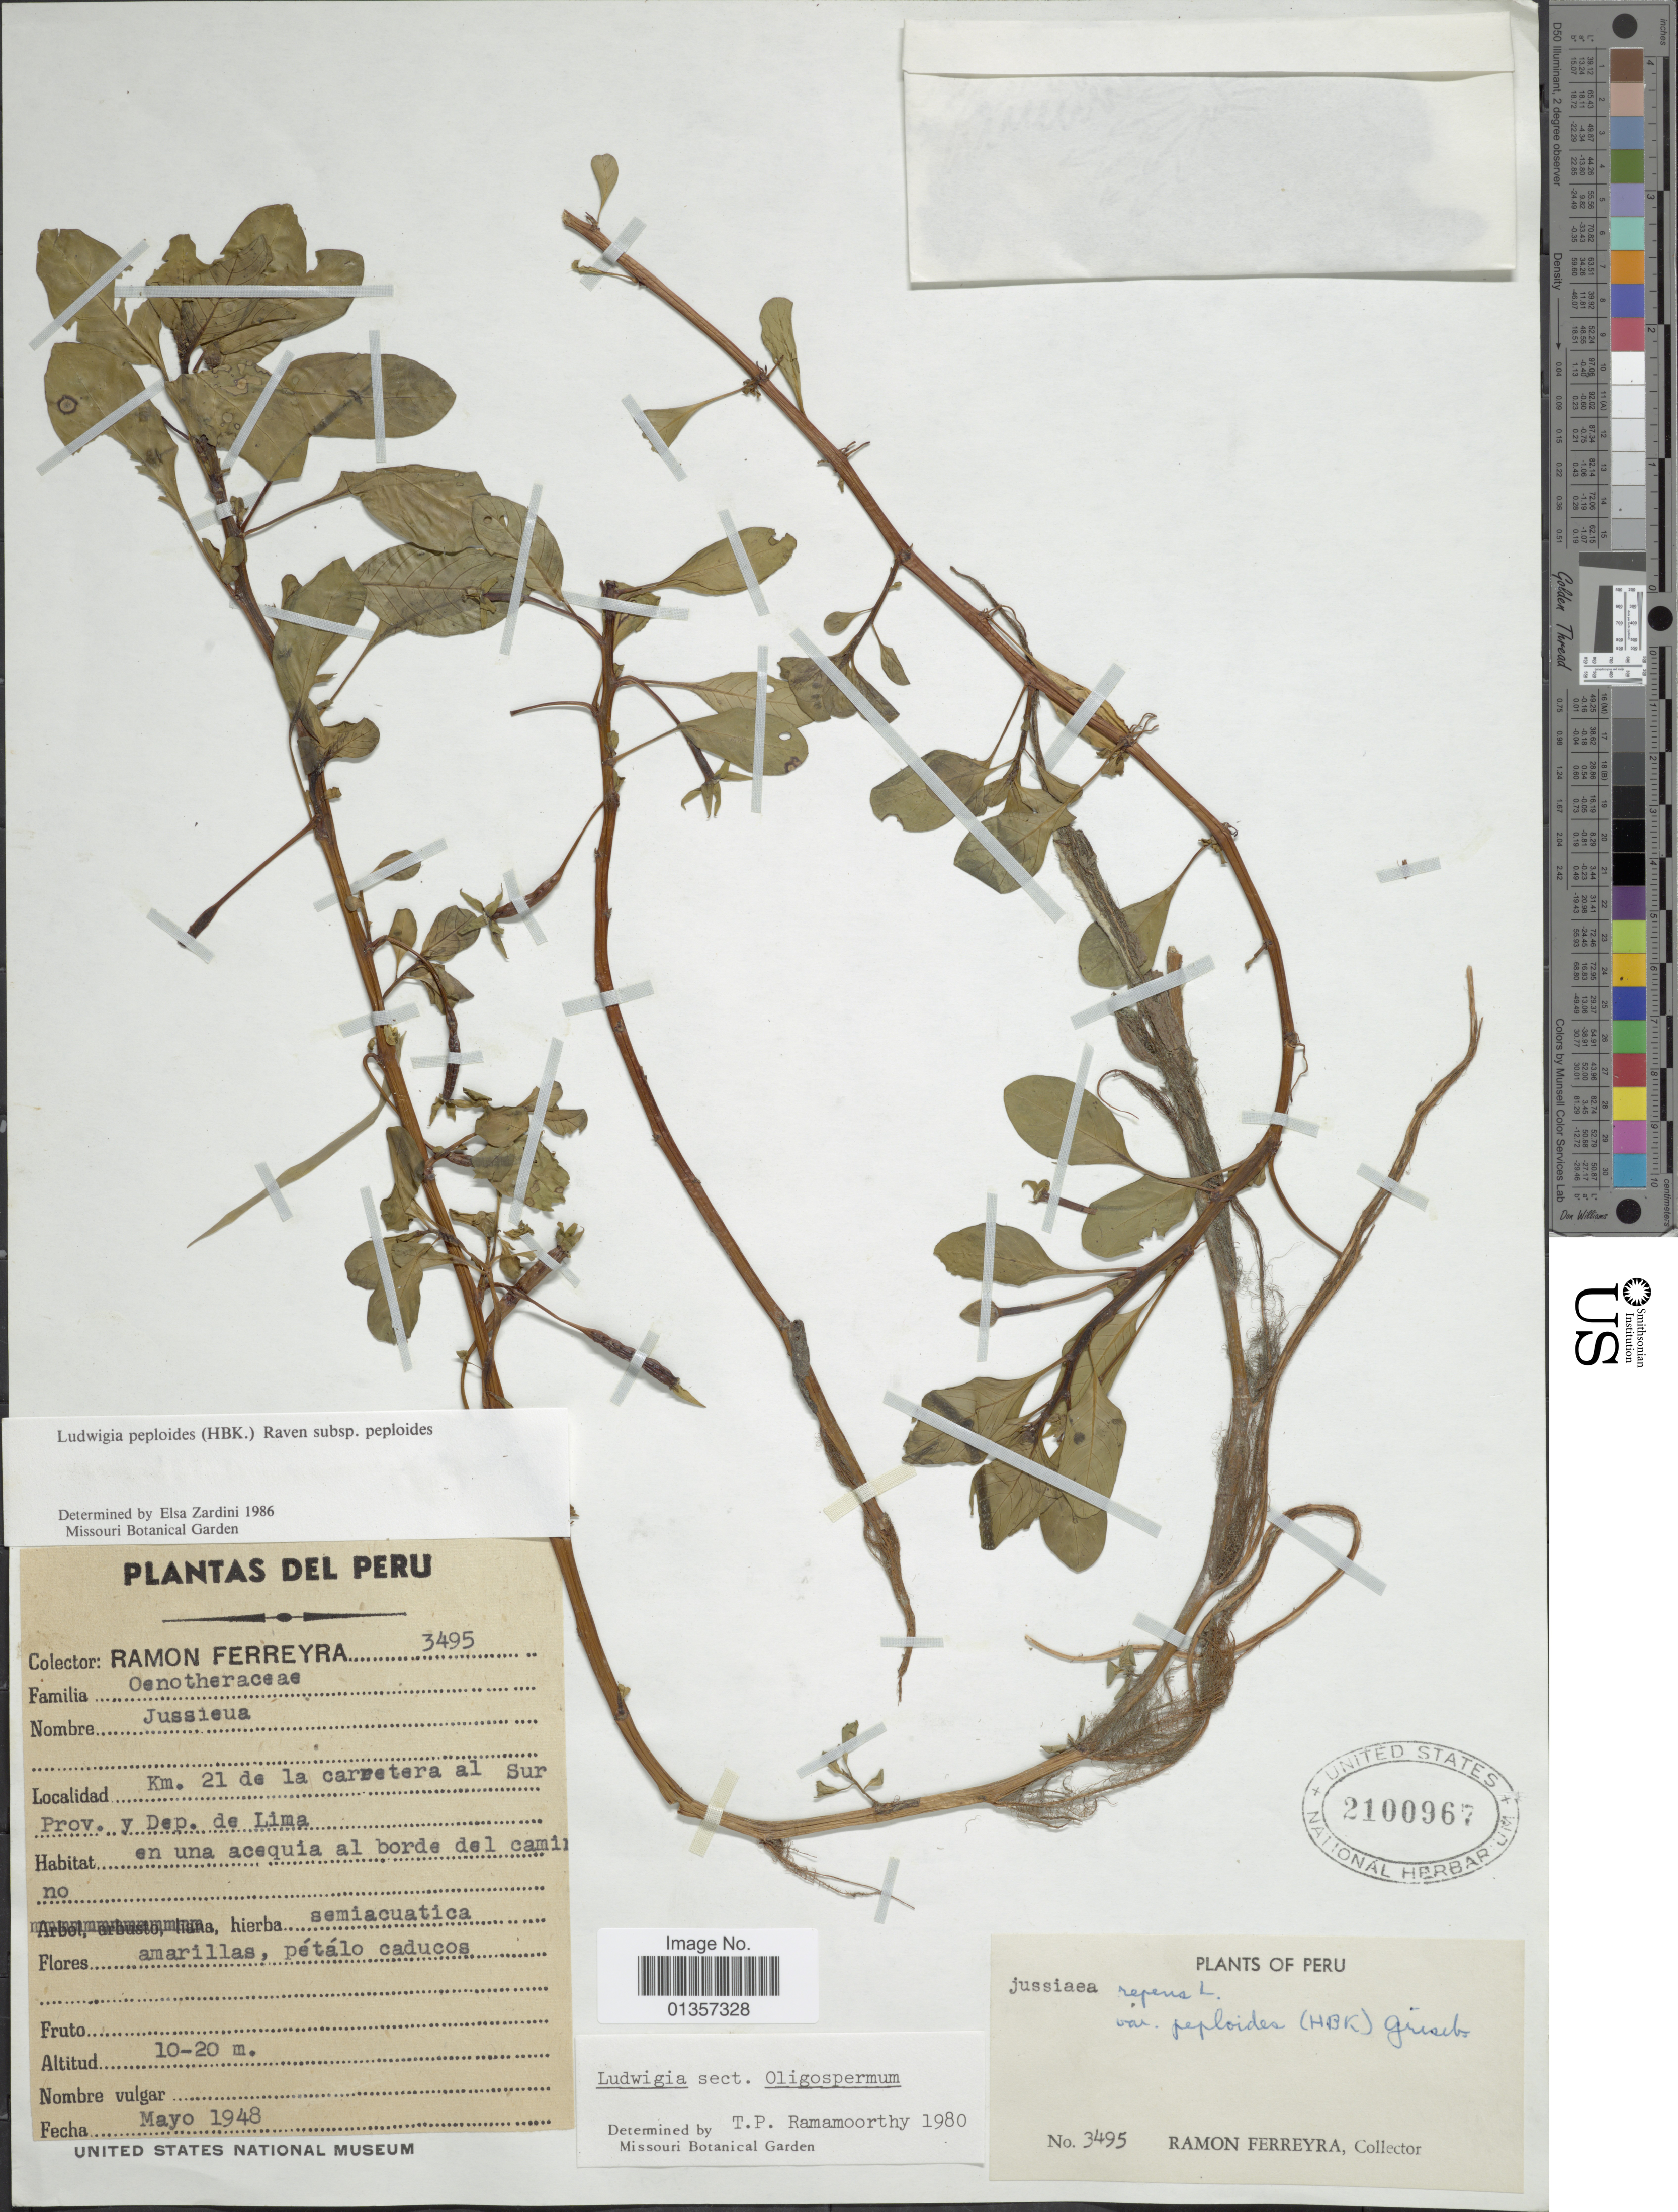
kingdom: Plantae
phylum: Tracheophyta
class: Magnoliopsida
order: Myrtales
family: Onagraceae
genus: Ludwigia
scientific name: Ludwigia peploides subsp. peploides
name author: (Kunth) P.H. Raven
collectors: R. A. Ferreyra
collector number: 3495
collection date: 1948-05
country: Peru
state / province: Lima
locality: Km. 21 de la carretera al Sur Prov. y Dep. de Lima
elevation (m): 10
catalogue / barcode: US 2100967